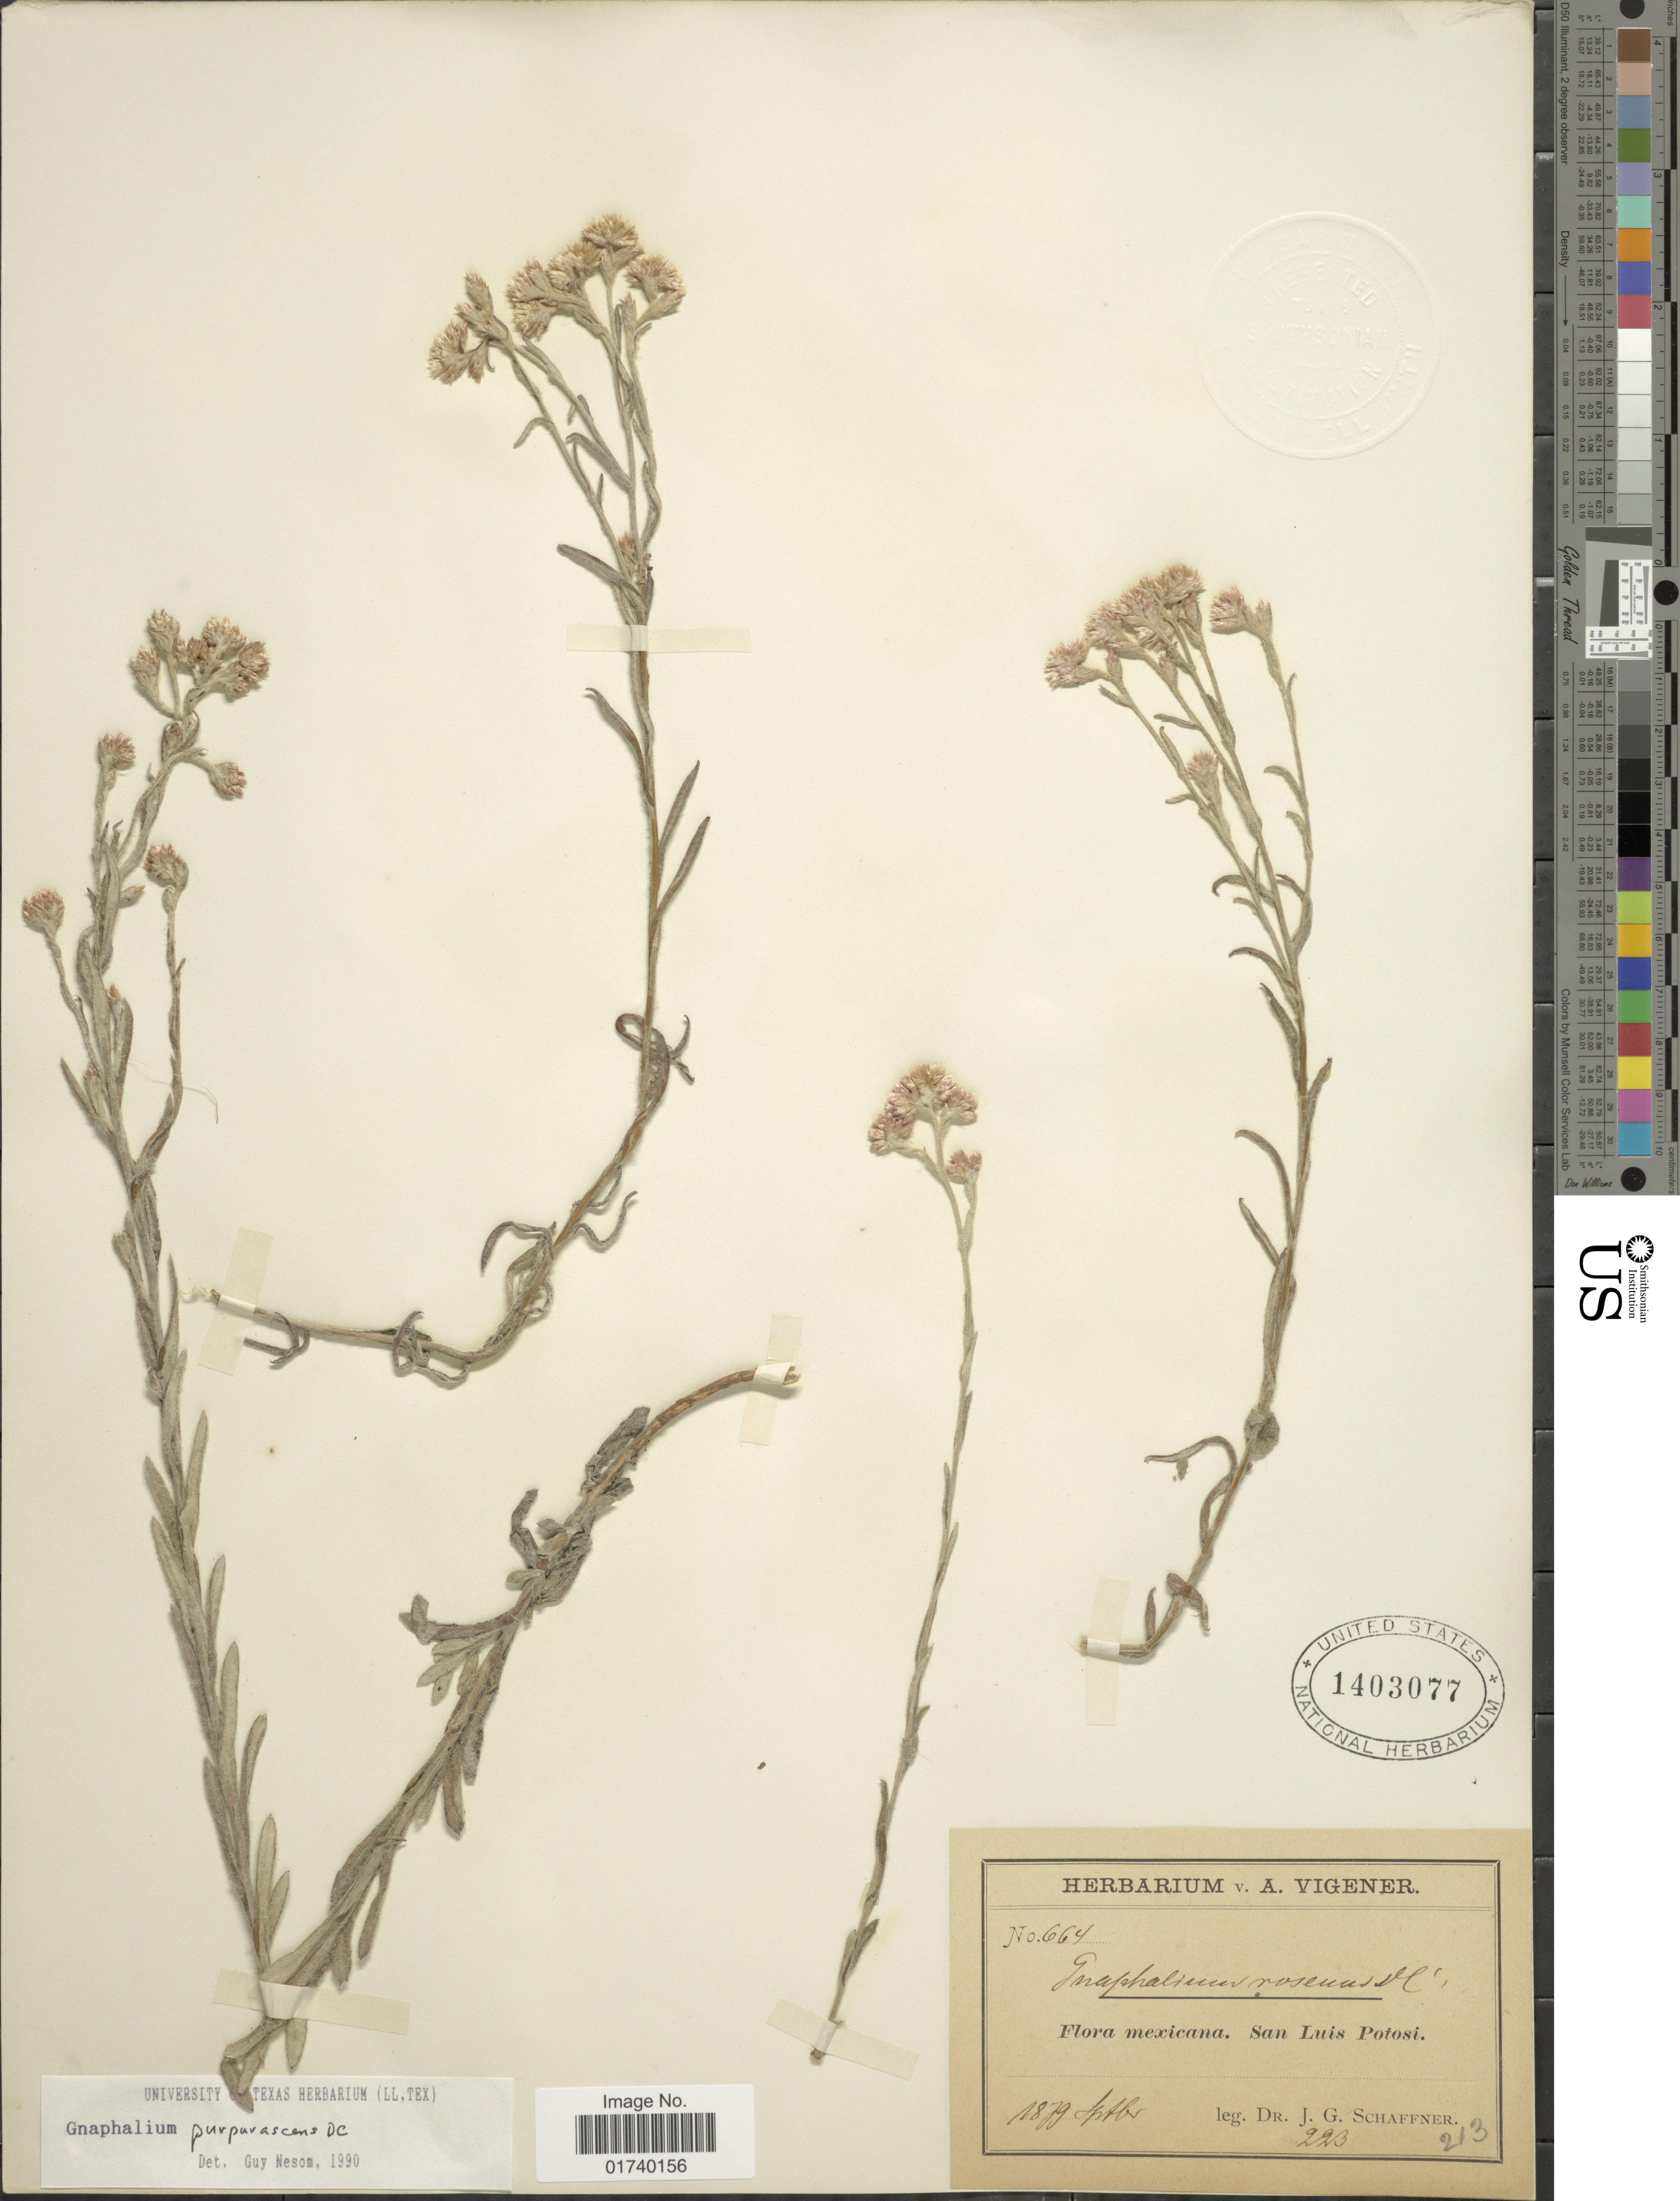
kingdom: Plantae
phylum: Tracheophyta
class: Magnoliopsida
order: Asterales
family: Asteraceae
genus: Pseudognaphalium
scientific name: Pseudognaphalium purpurascens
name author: (DC.) Anderb.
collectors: J. G. Schaffner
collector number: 664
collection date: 1879-09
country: Mexico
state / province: San Luis Potosí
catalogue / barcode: US 1403077